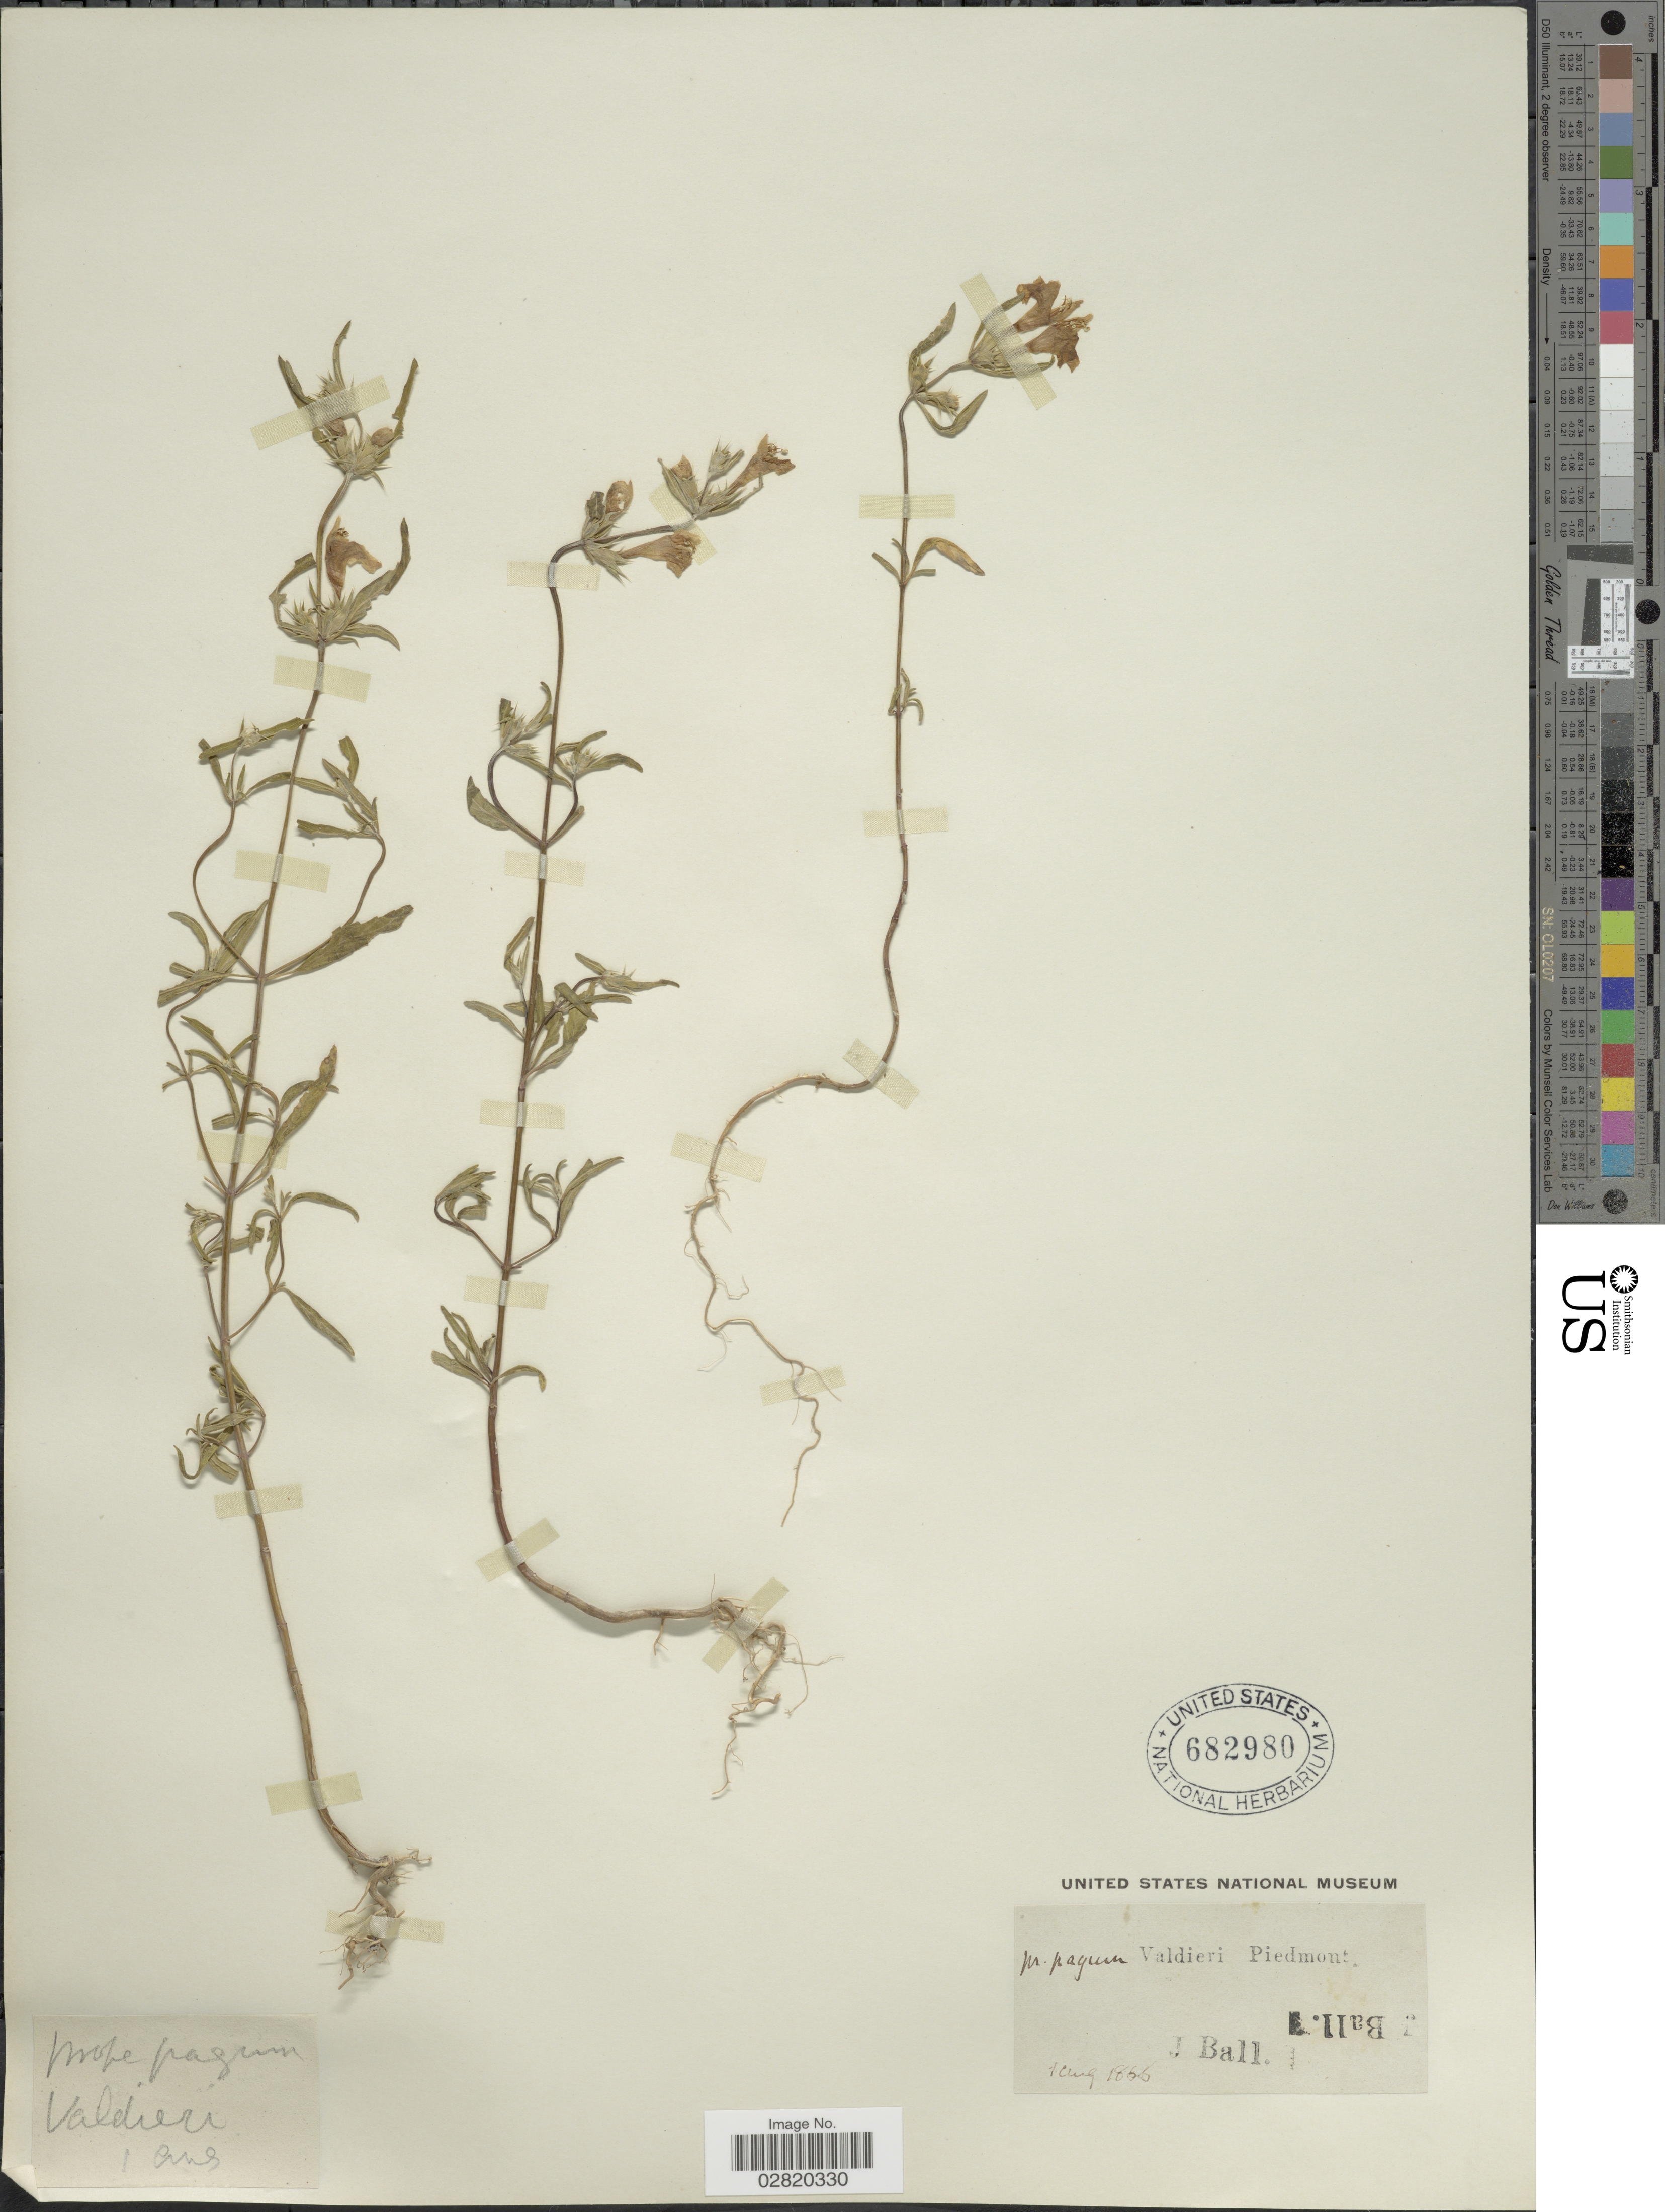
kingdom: Plantae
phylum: Tracheophyta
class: Magnoliopsida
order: Lamiales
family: Lamiaceae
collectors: J. Ball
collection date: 1855-08-01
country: Italy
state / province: Piedmont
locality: Prope pagum Valdieri Piedmont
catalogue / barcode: US 682980